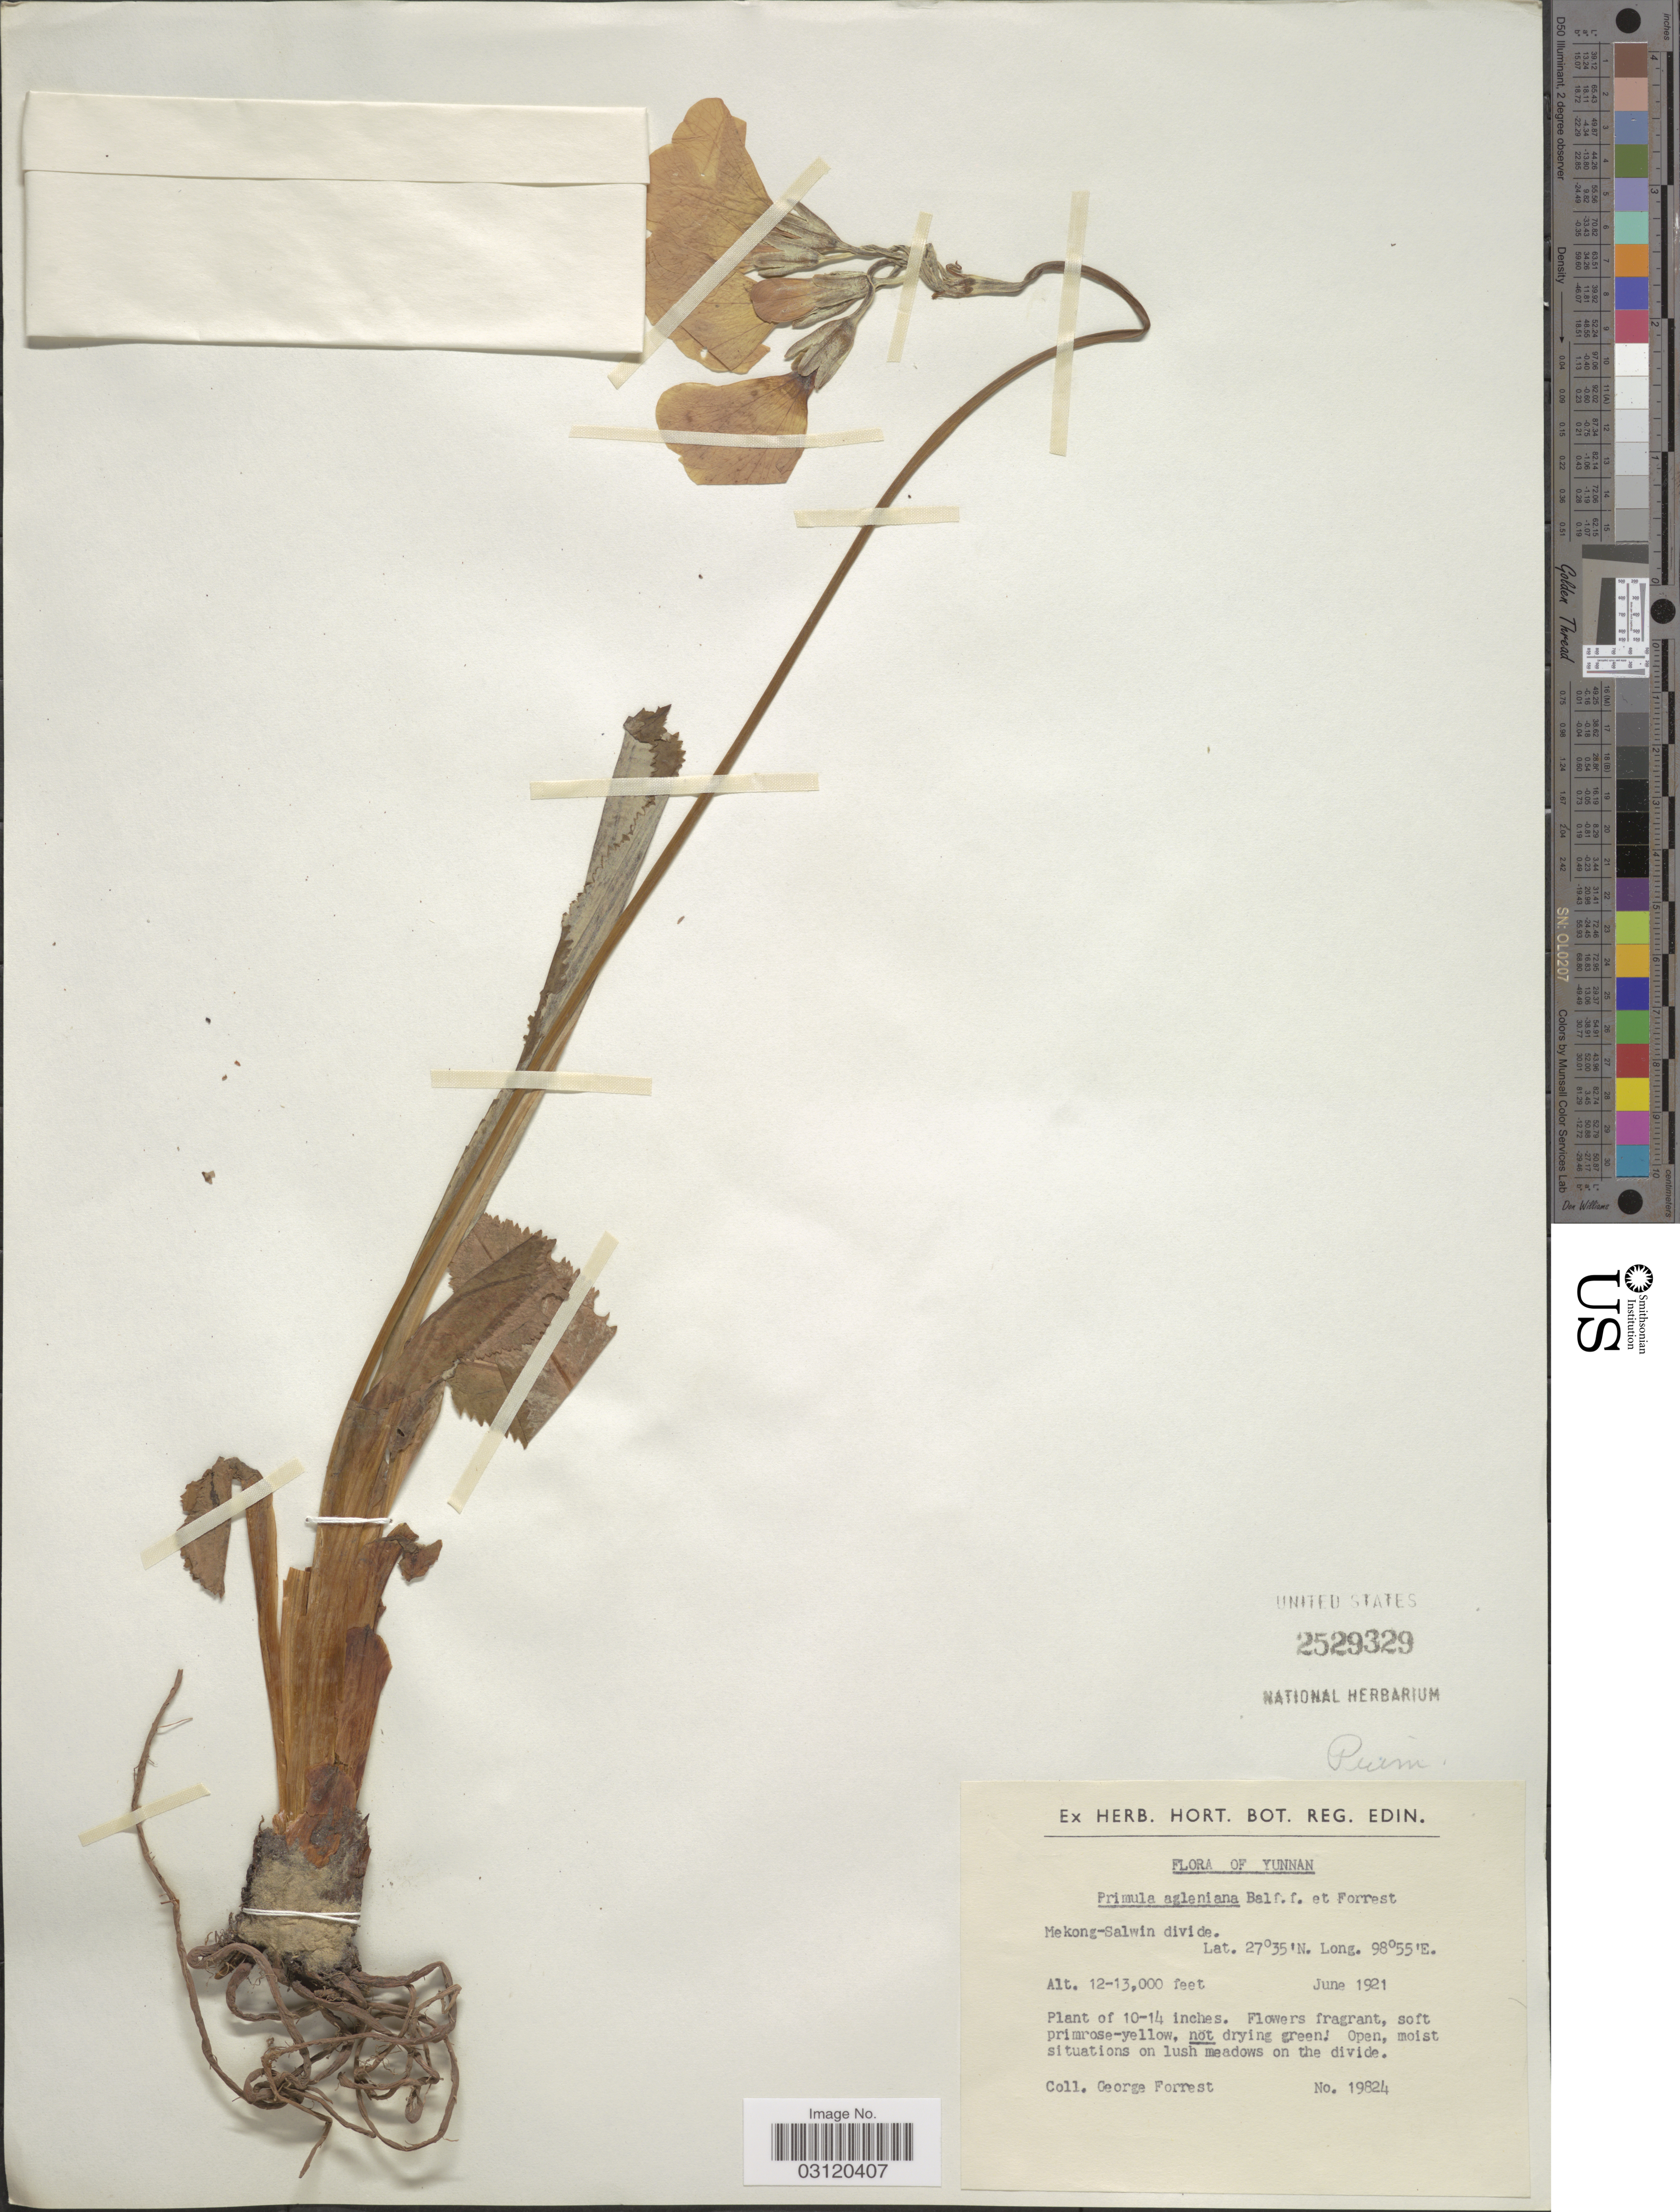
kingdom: Plantae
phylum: Tracheophyta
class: Magnoliopsida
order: Ericales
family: Primulaceae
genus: Primula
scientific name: Primula agleniana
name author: Balf. f. & Forrest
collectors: G. Forrest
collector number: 19824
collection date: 1921-06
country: China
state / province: Yunnan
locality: Mekong-Salwin divide.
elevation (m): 3658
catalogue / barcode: US 2529329